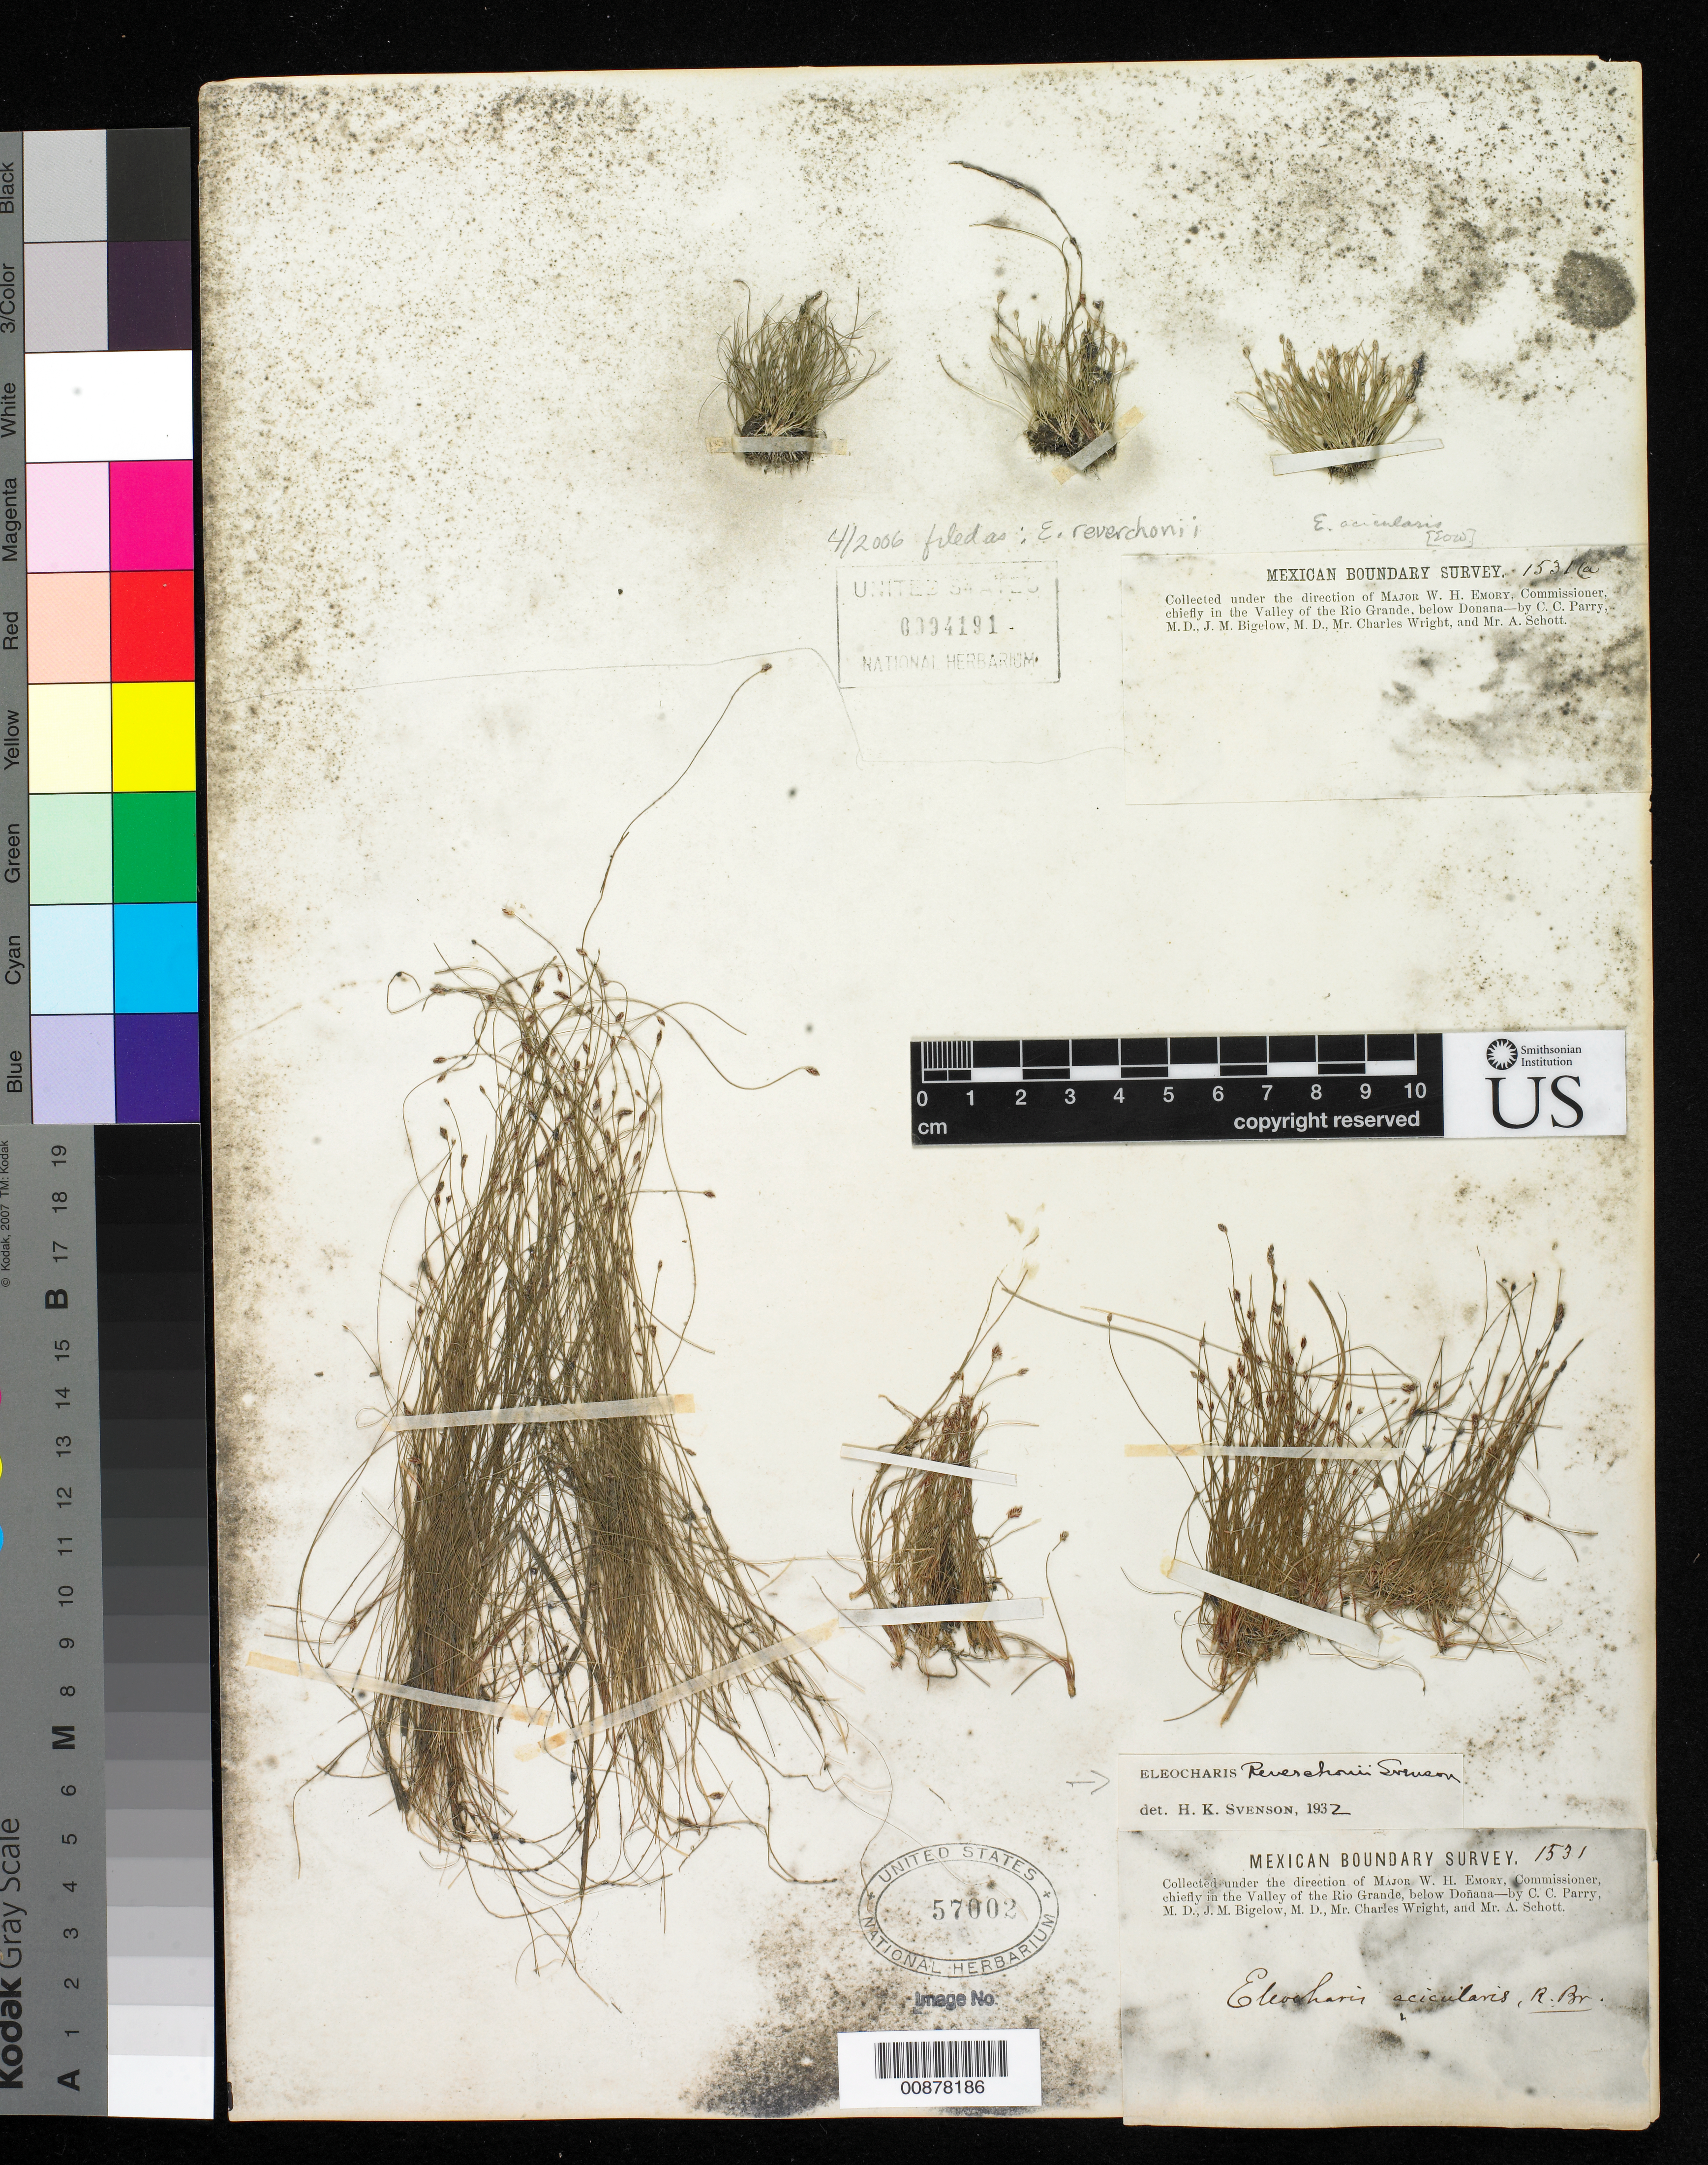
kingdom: Plantae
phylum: Tracheophyta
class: Liliopsida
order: Poales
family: Cyperaceae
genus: Eleocharis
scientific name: Eleocharis reverchonii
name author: Svenson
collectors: C. C. Parry, J. M. Bigelow, C. Wright & A. C. V. Schott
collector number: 1531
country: United States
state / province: New Mexico / Texas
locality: Valley of the Rio Grande, below Doñana.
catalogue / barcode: US 57002